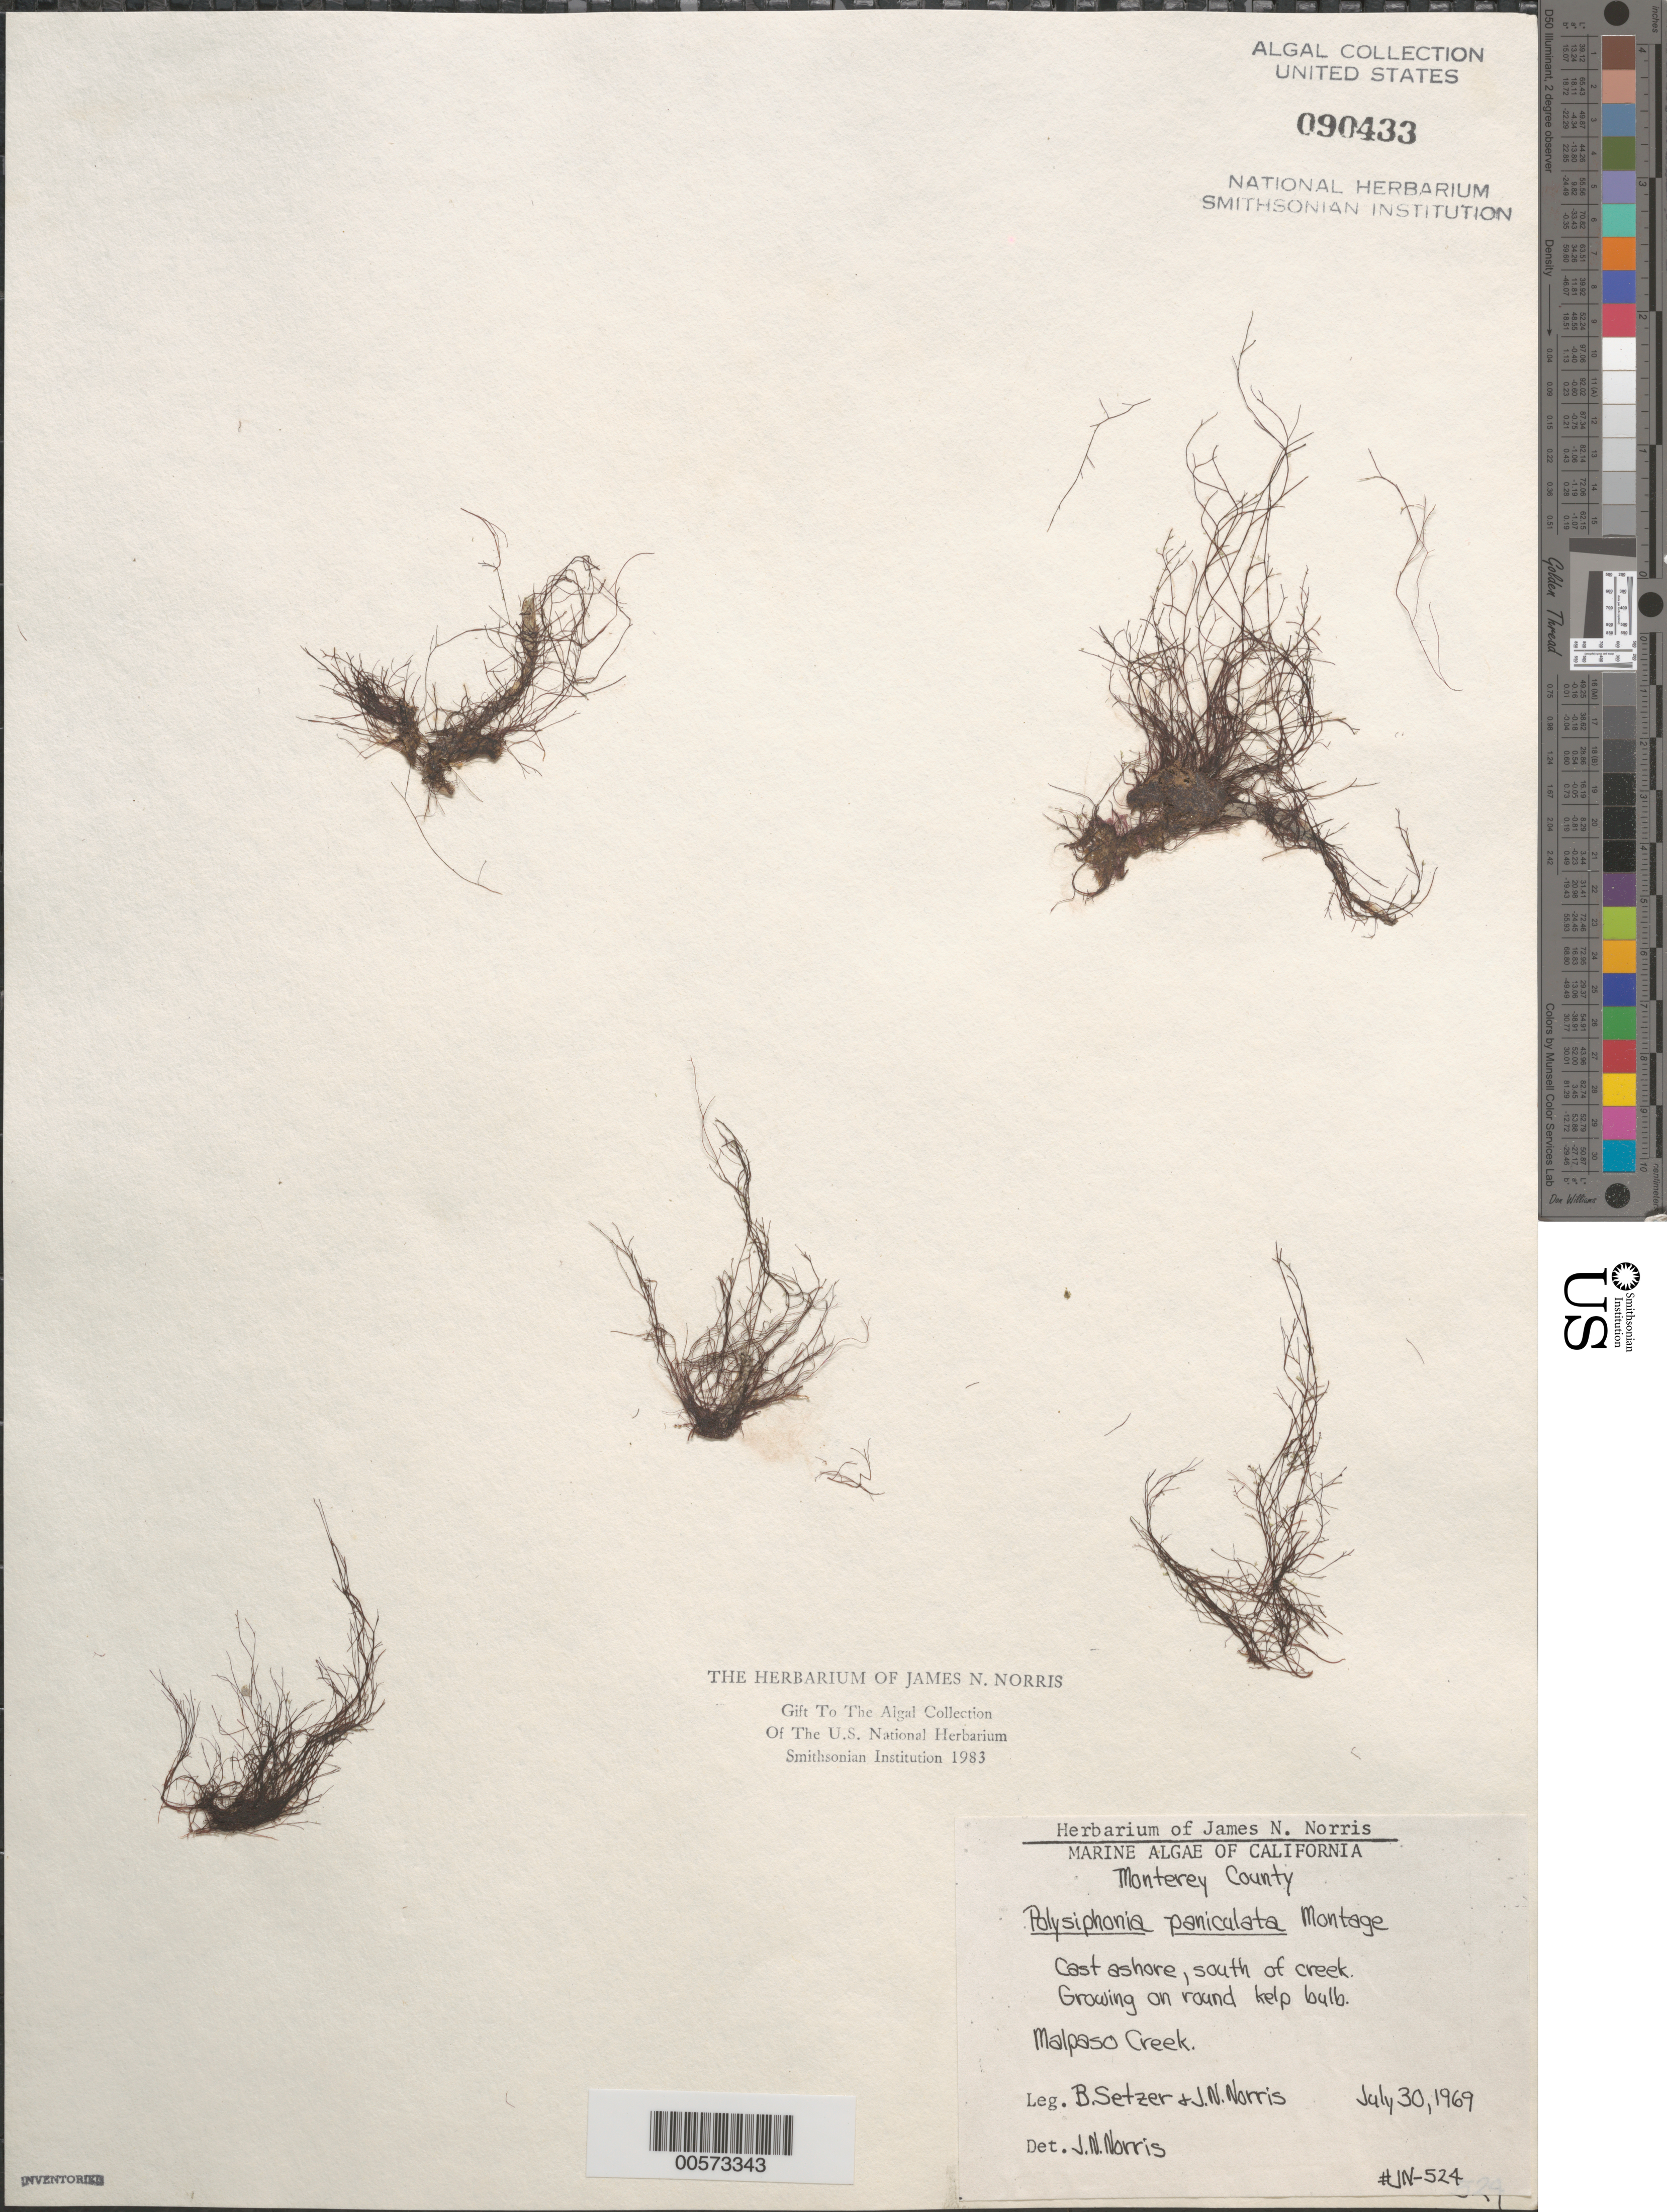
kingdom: Plantae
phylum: Rhodophyta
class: Florideophyceae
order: Ceramiales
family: Rhodomelaceae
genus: Eutrichosiphonia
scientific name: Eutrichosiphonia paniculata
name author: (Mont.) D.E.Bustamante & T.O. Cho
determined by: Algae name updating Project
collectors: B. Setzer & J. N. Norris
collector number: JN-524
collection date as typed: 30 Jul 1969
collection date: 1969-07-30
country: United States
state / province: California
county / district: Monterey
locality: South of Malpaso Creek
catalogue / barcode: US 90433